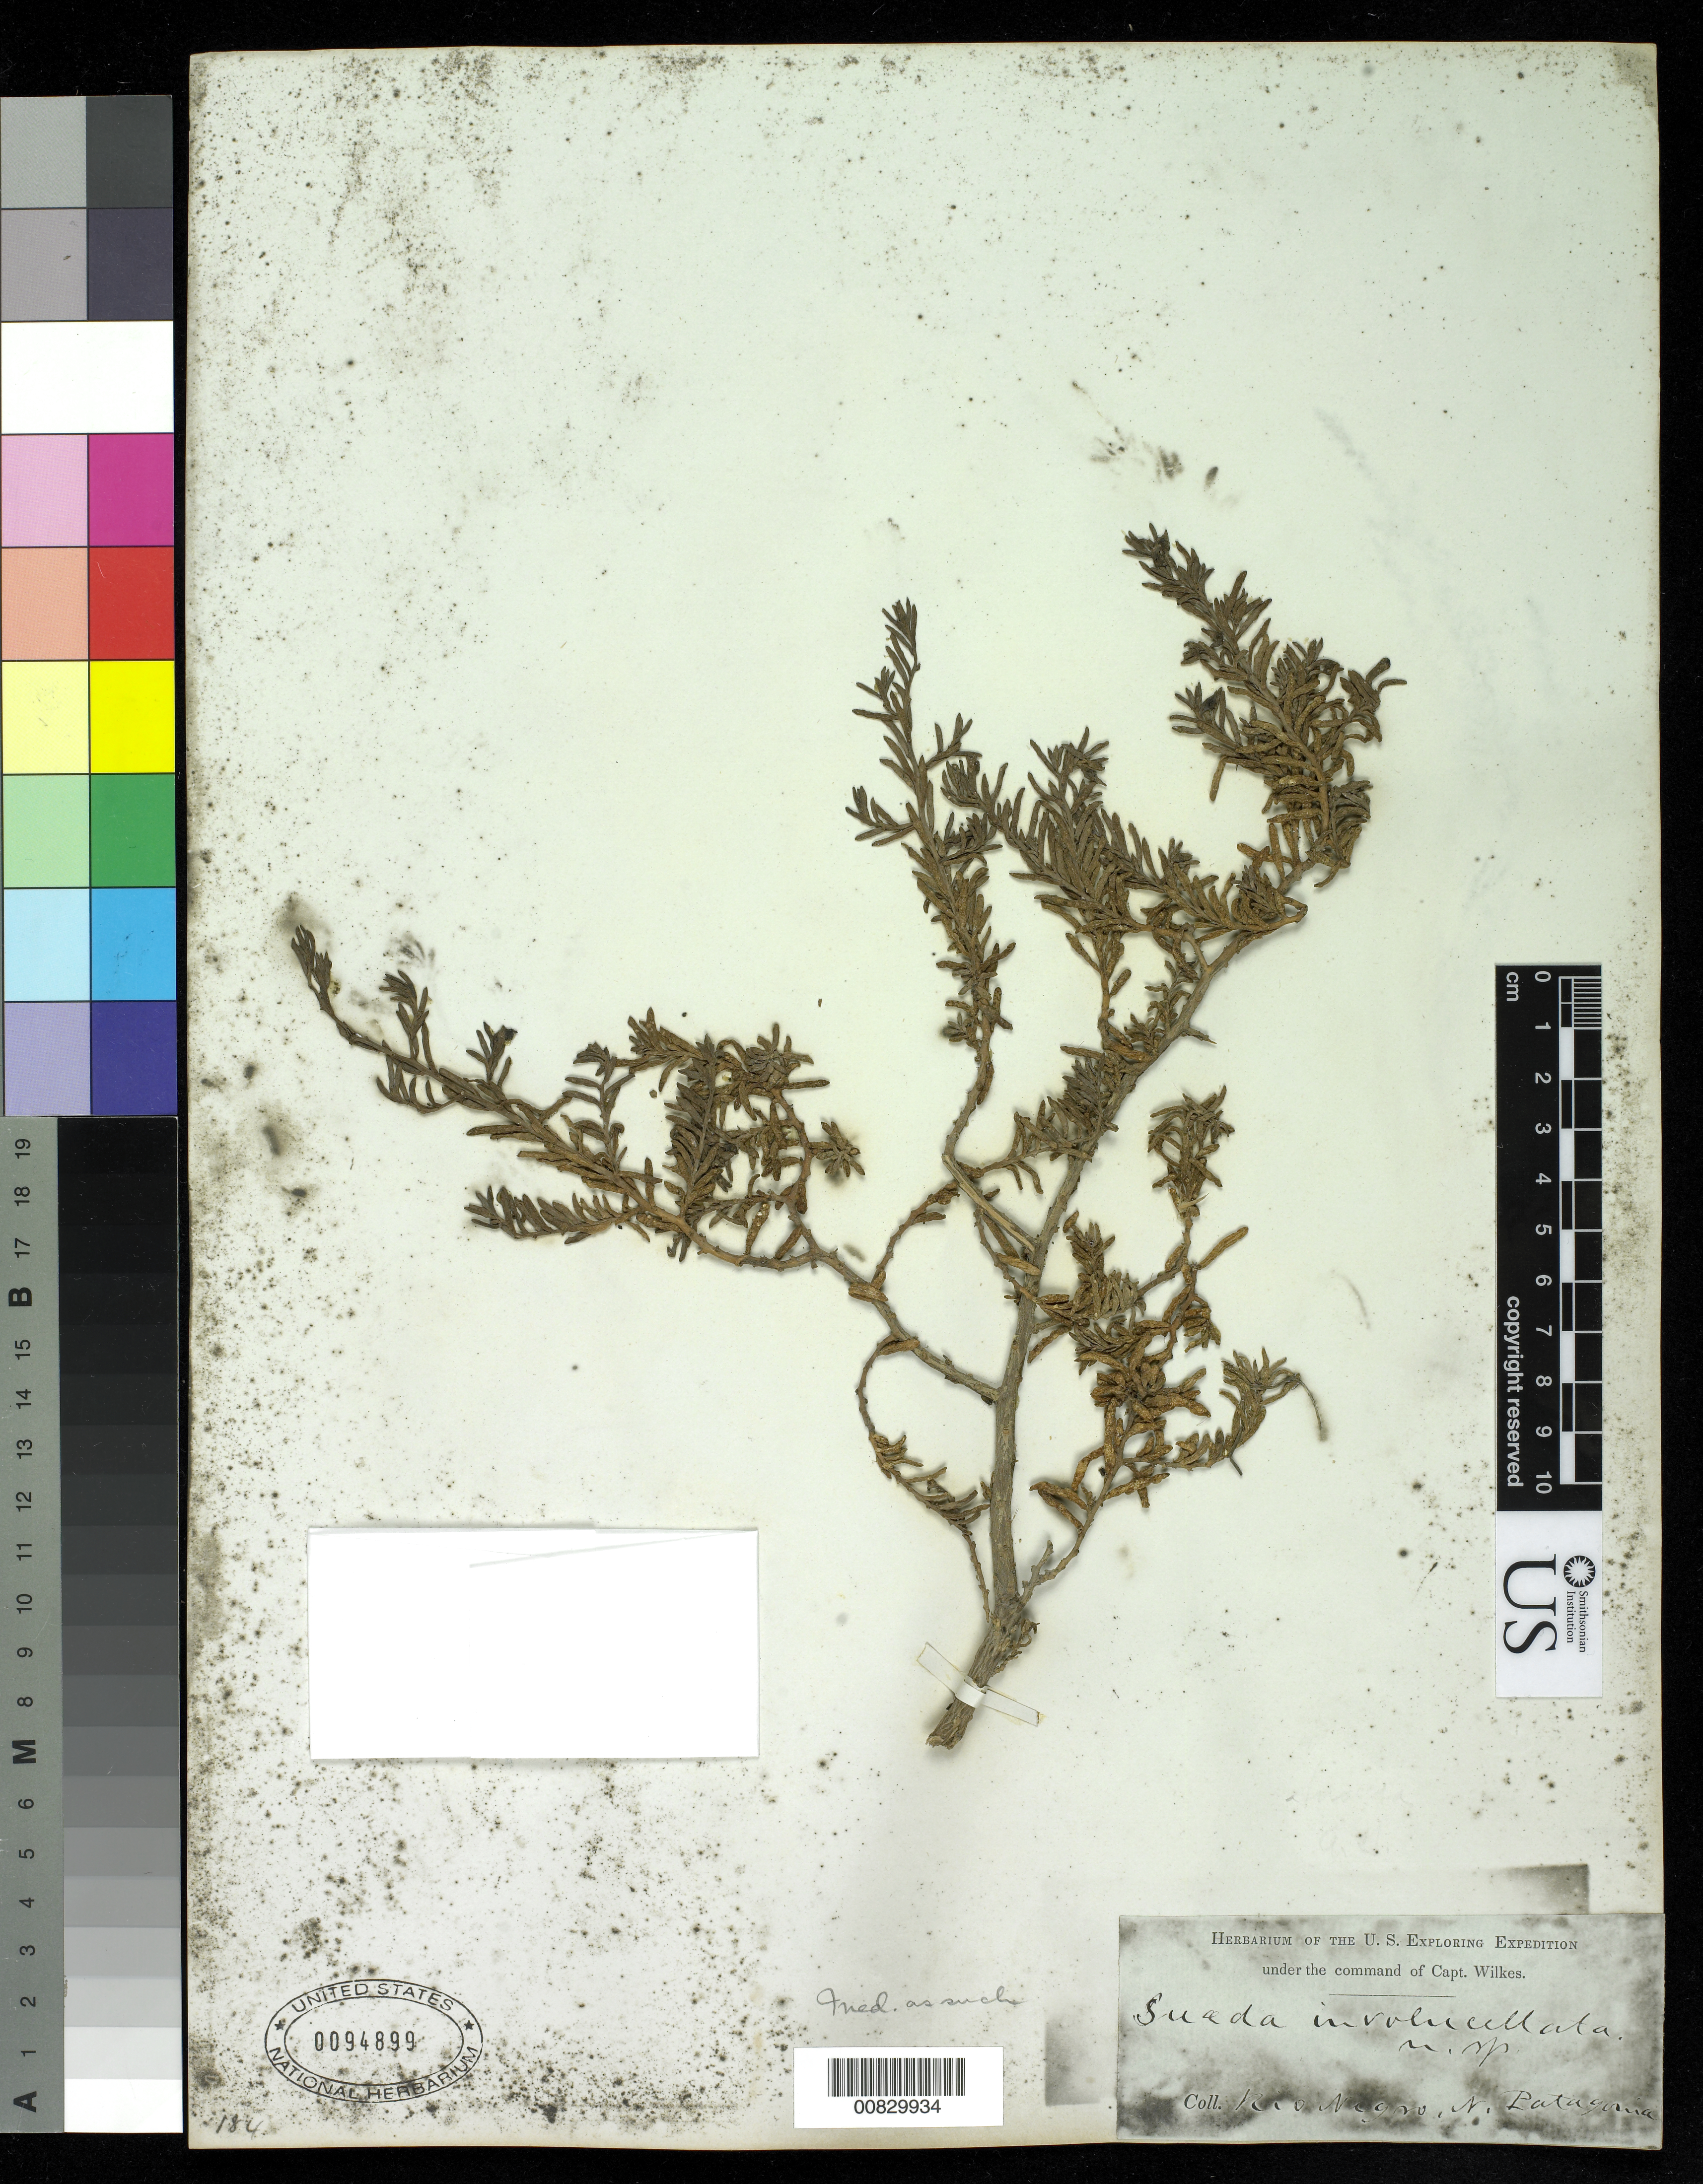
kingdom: Plantae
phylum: Tracheophyta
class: Magnoliopsida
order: Caryophyllales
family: Amaranthaceae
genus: Suaeda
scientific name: Suaeda divaricata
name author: Moq.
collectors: Wilkes Explor. Exped.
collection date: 1838/1842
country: Argentina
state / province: Río Negro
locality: North Patagonia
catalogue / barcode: US 94899